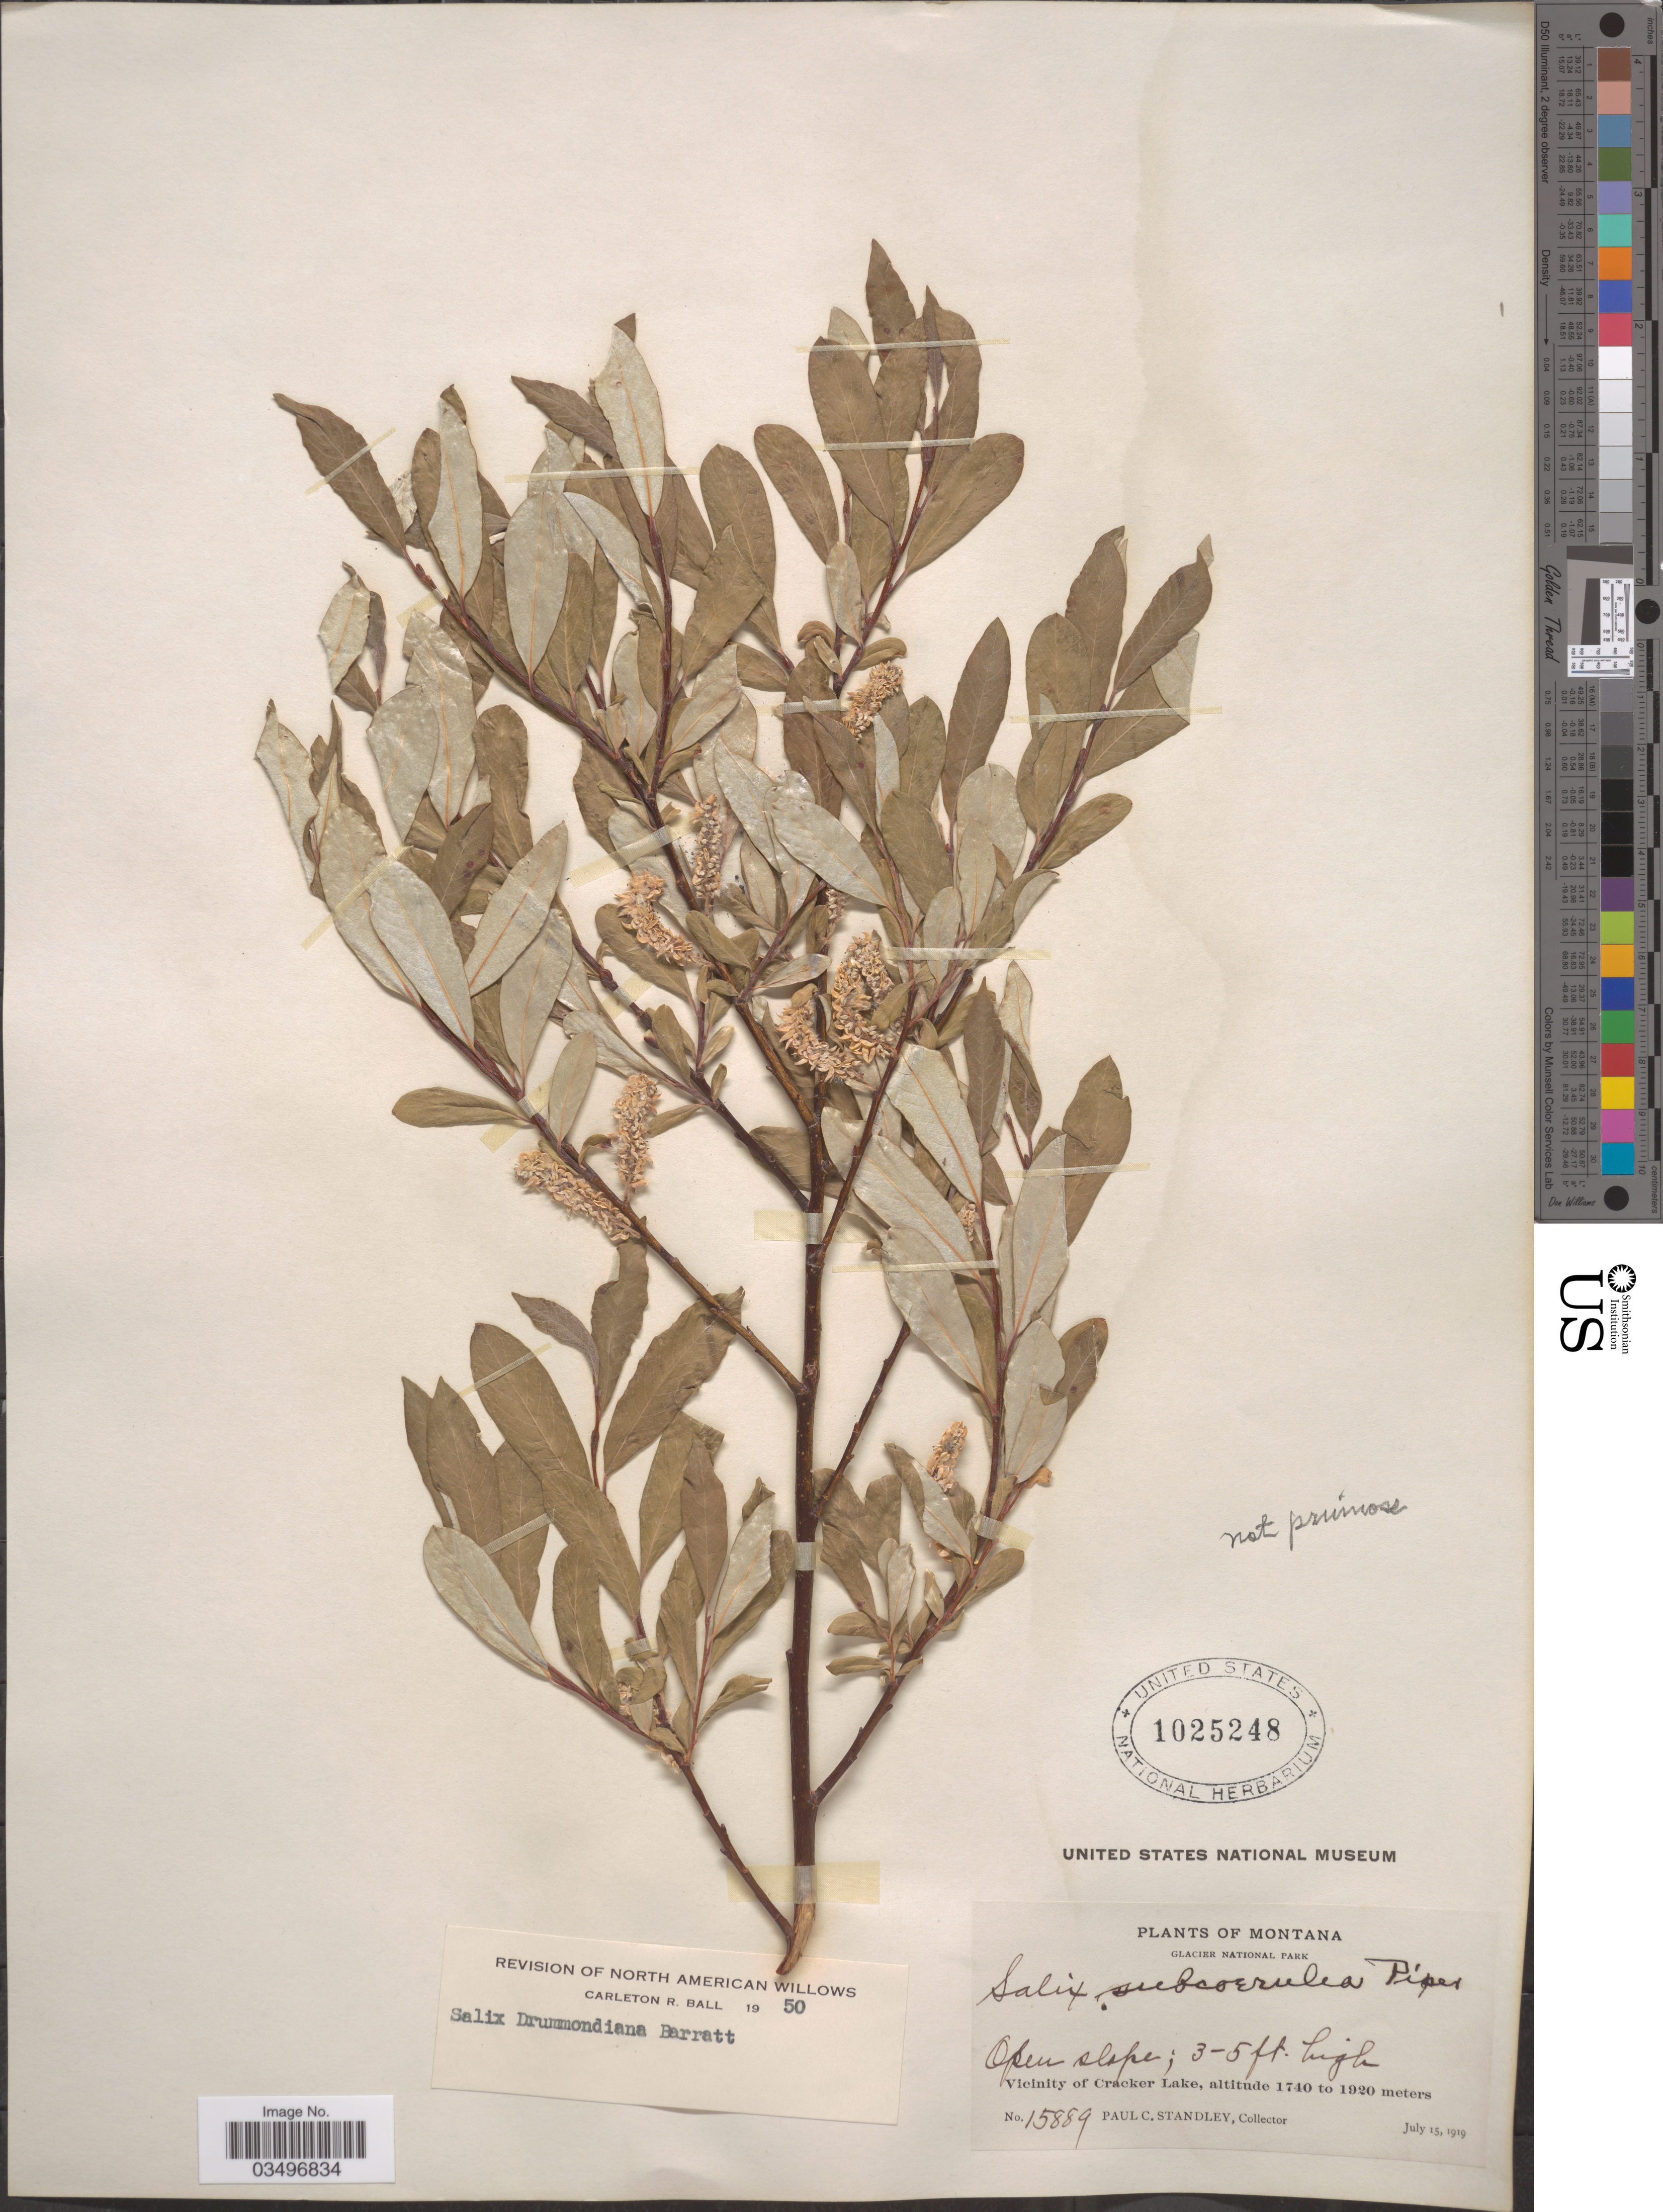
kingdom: Plantae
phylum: Tracheophyta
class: Magnoliopsida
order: Malpighiales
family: Salicaceae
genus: Salix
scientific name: Salix drummondiana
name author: Barratt ex Hook.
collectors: P. C. Standley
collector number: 15889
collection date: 1919-07-15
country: United States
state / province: Montana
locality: Glacier National Park. Open slope. Vicinity of Cracker Lake.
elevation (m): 1740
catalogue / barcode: US 1025248